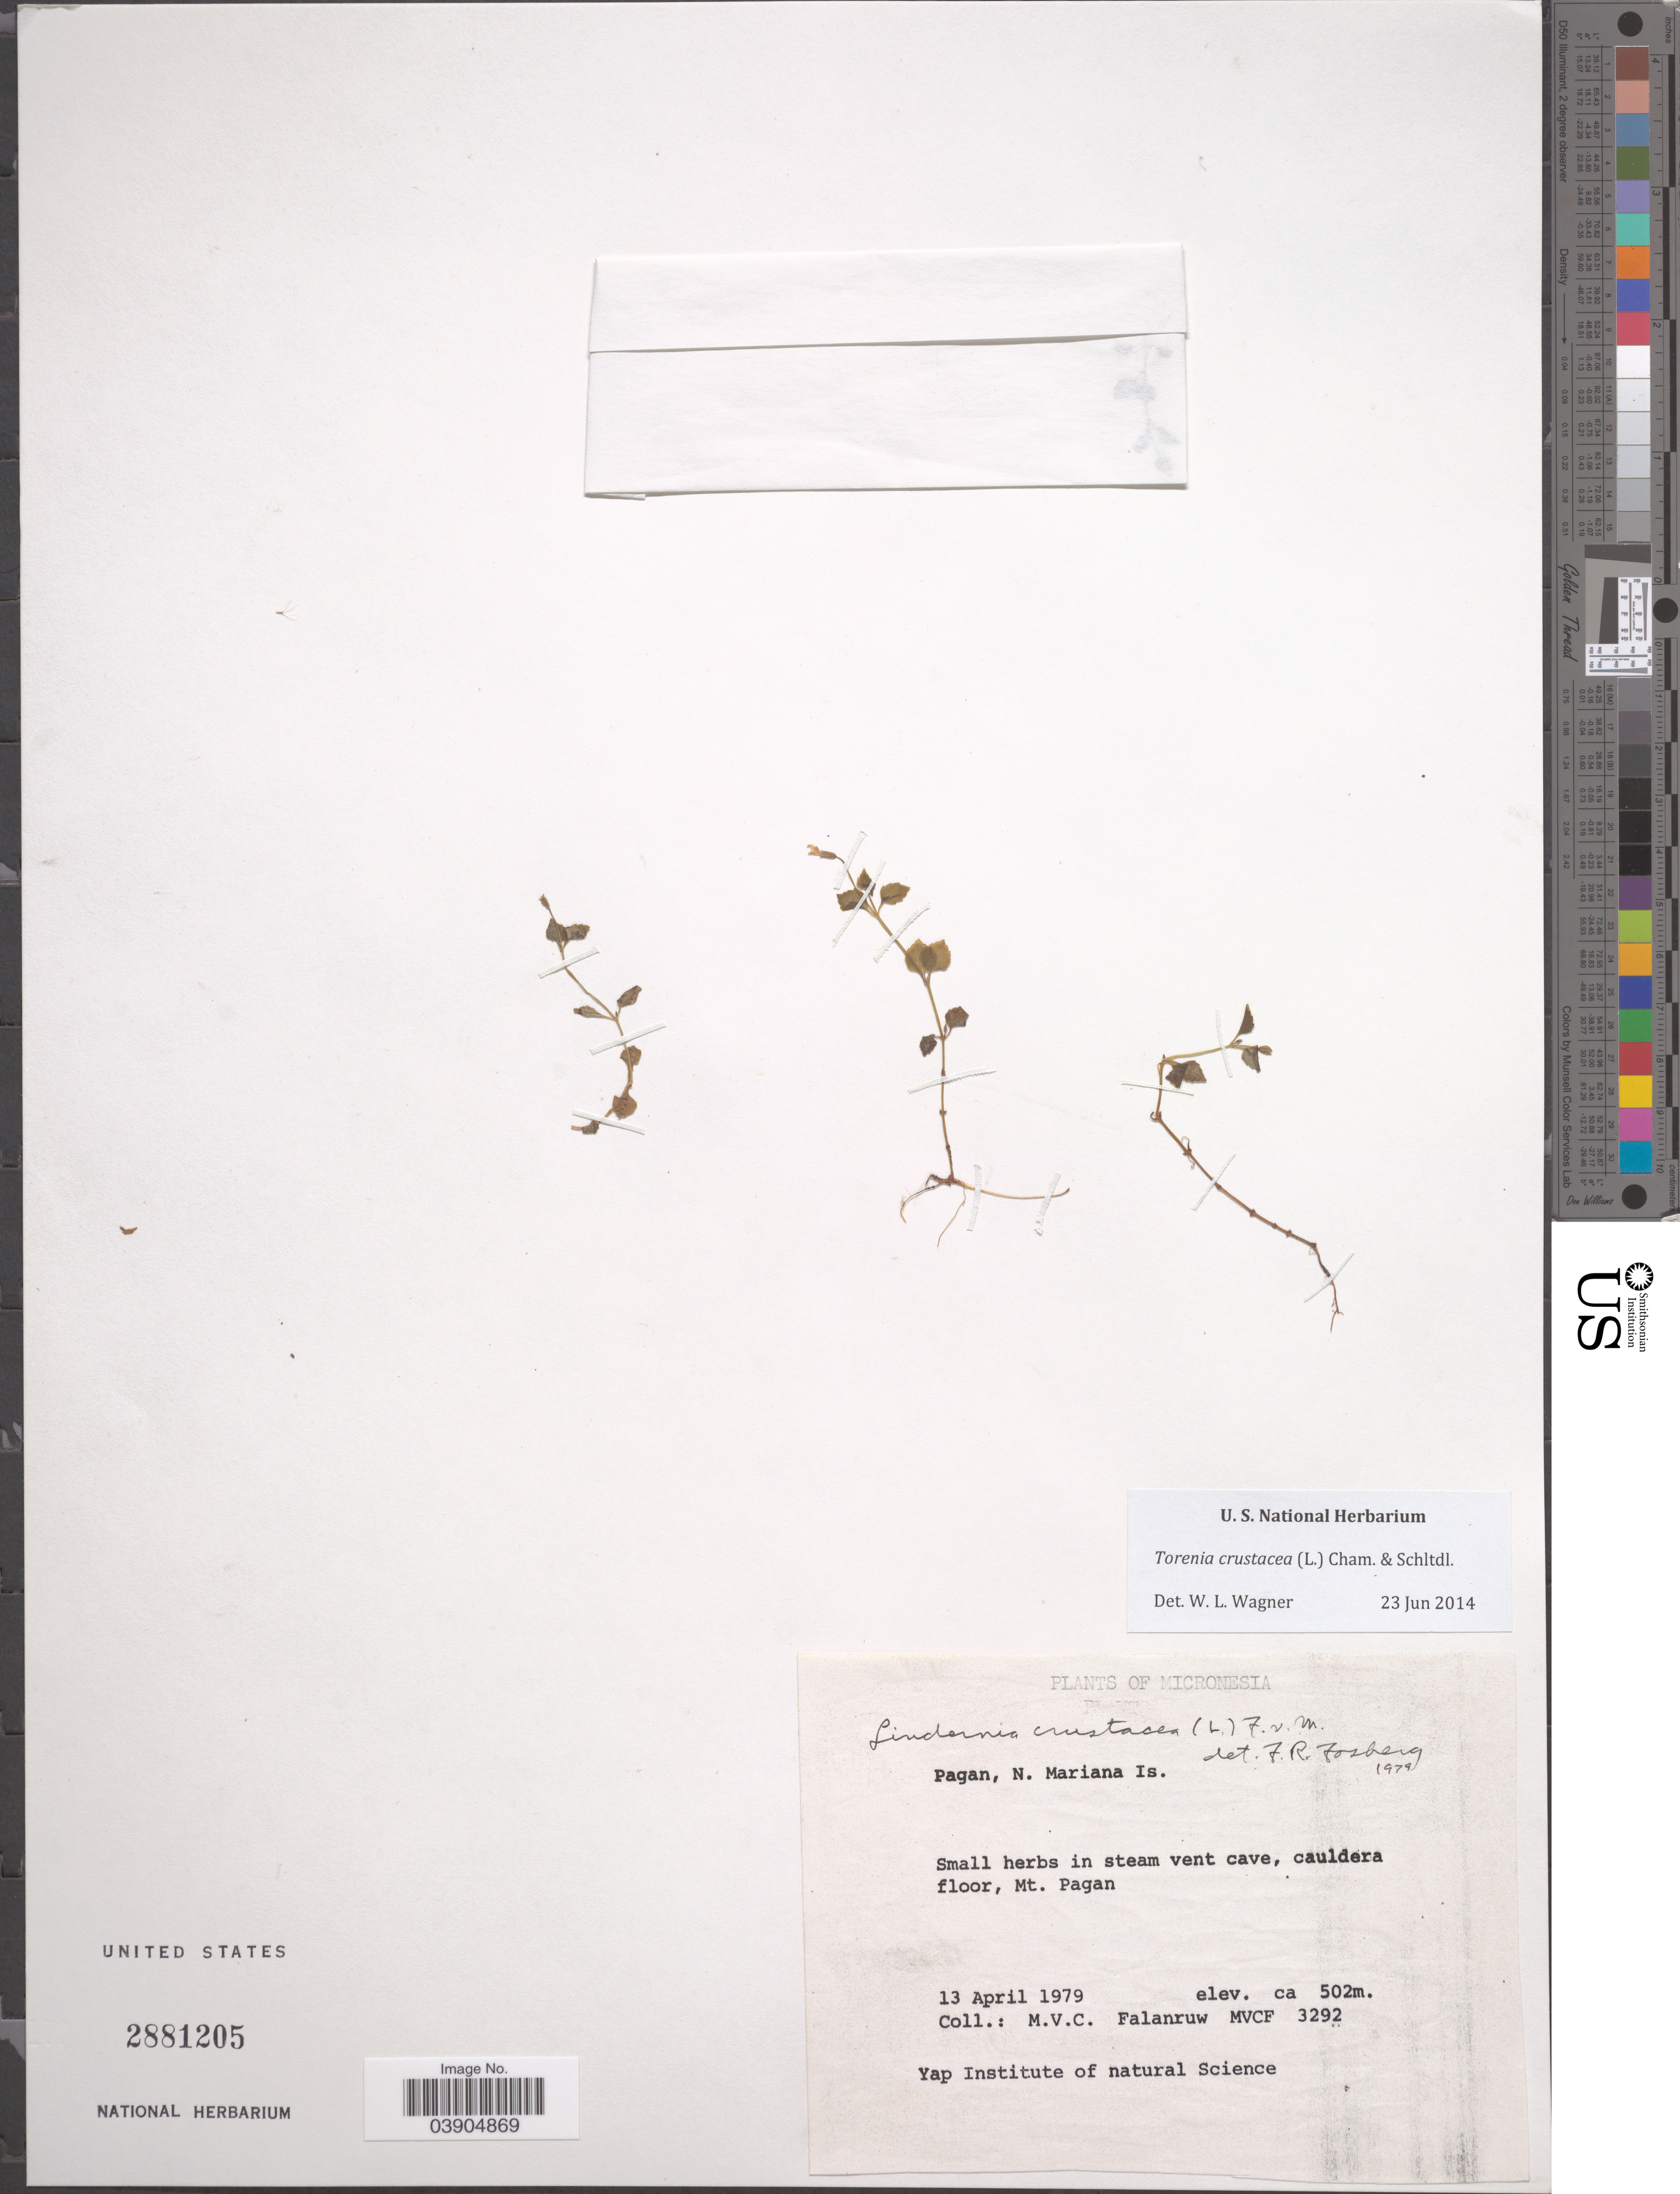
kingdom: Plantae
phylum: Tracheophyta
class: Magnoliopsida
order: Lamiales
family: Linderniaceae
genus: Lindernia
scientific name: Lindernia crustacea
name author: (L.) F. Muell.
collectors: M. V. Falanruw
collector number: MVCF 3292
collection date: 1979-04-13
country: Northern Mariana Islands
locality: Micronesia. Pagan. Mt. Pagan.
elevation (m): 502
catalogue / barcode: US 2881205